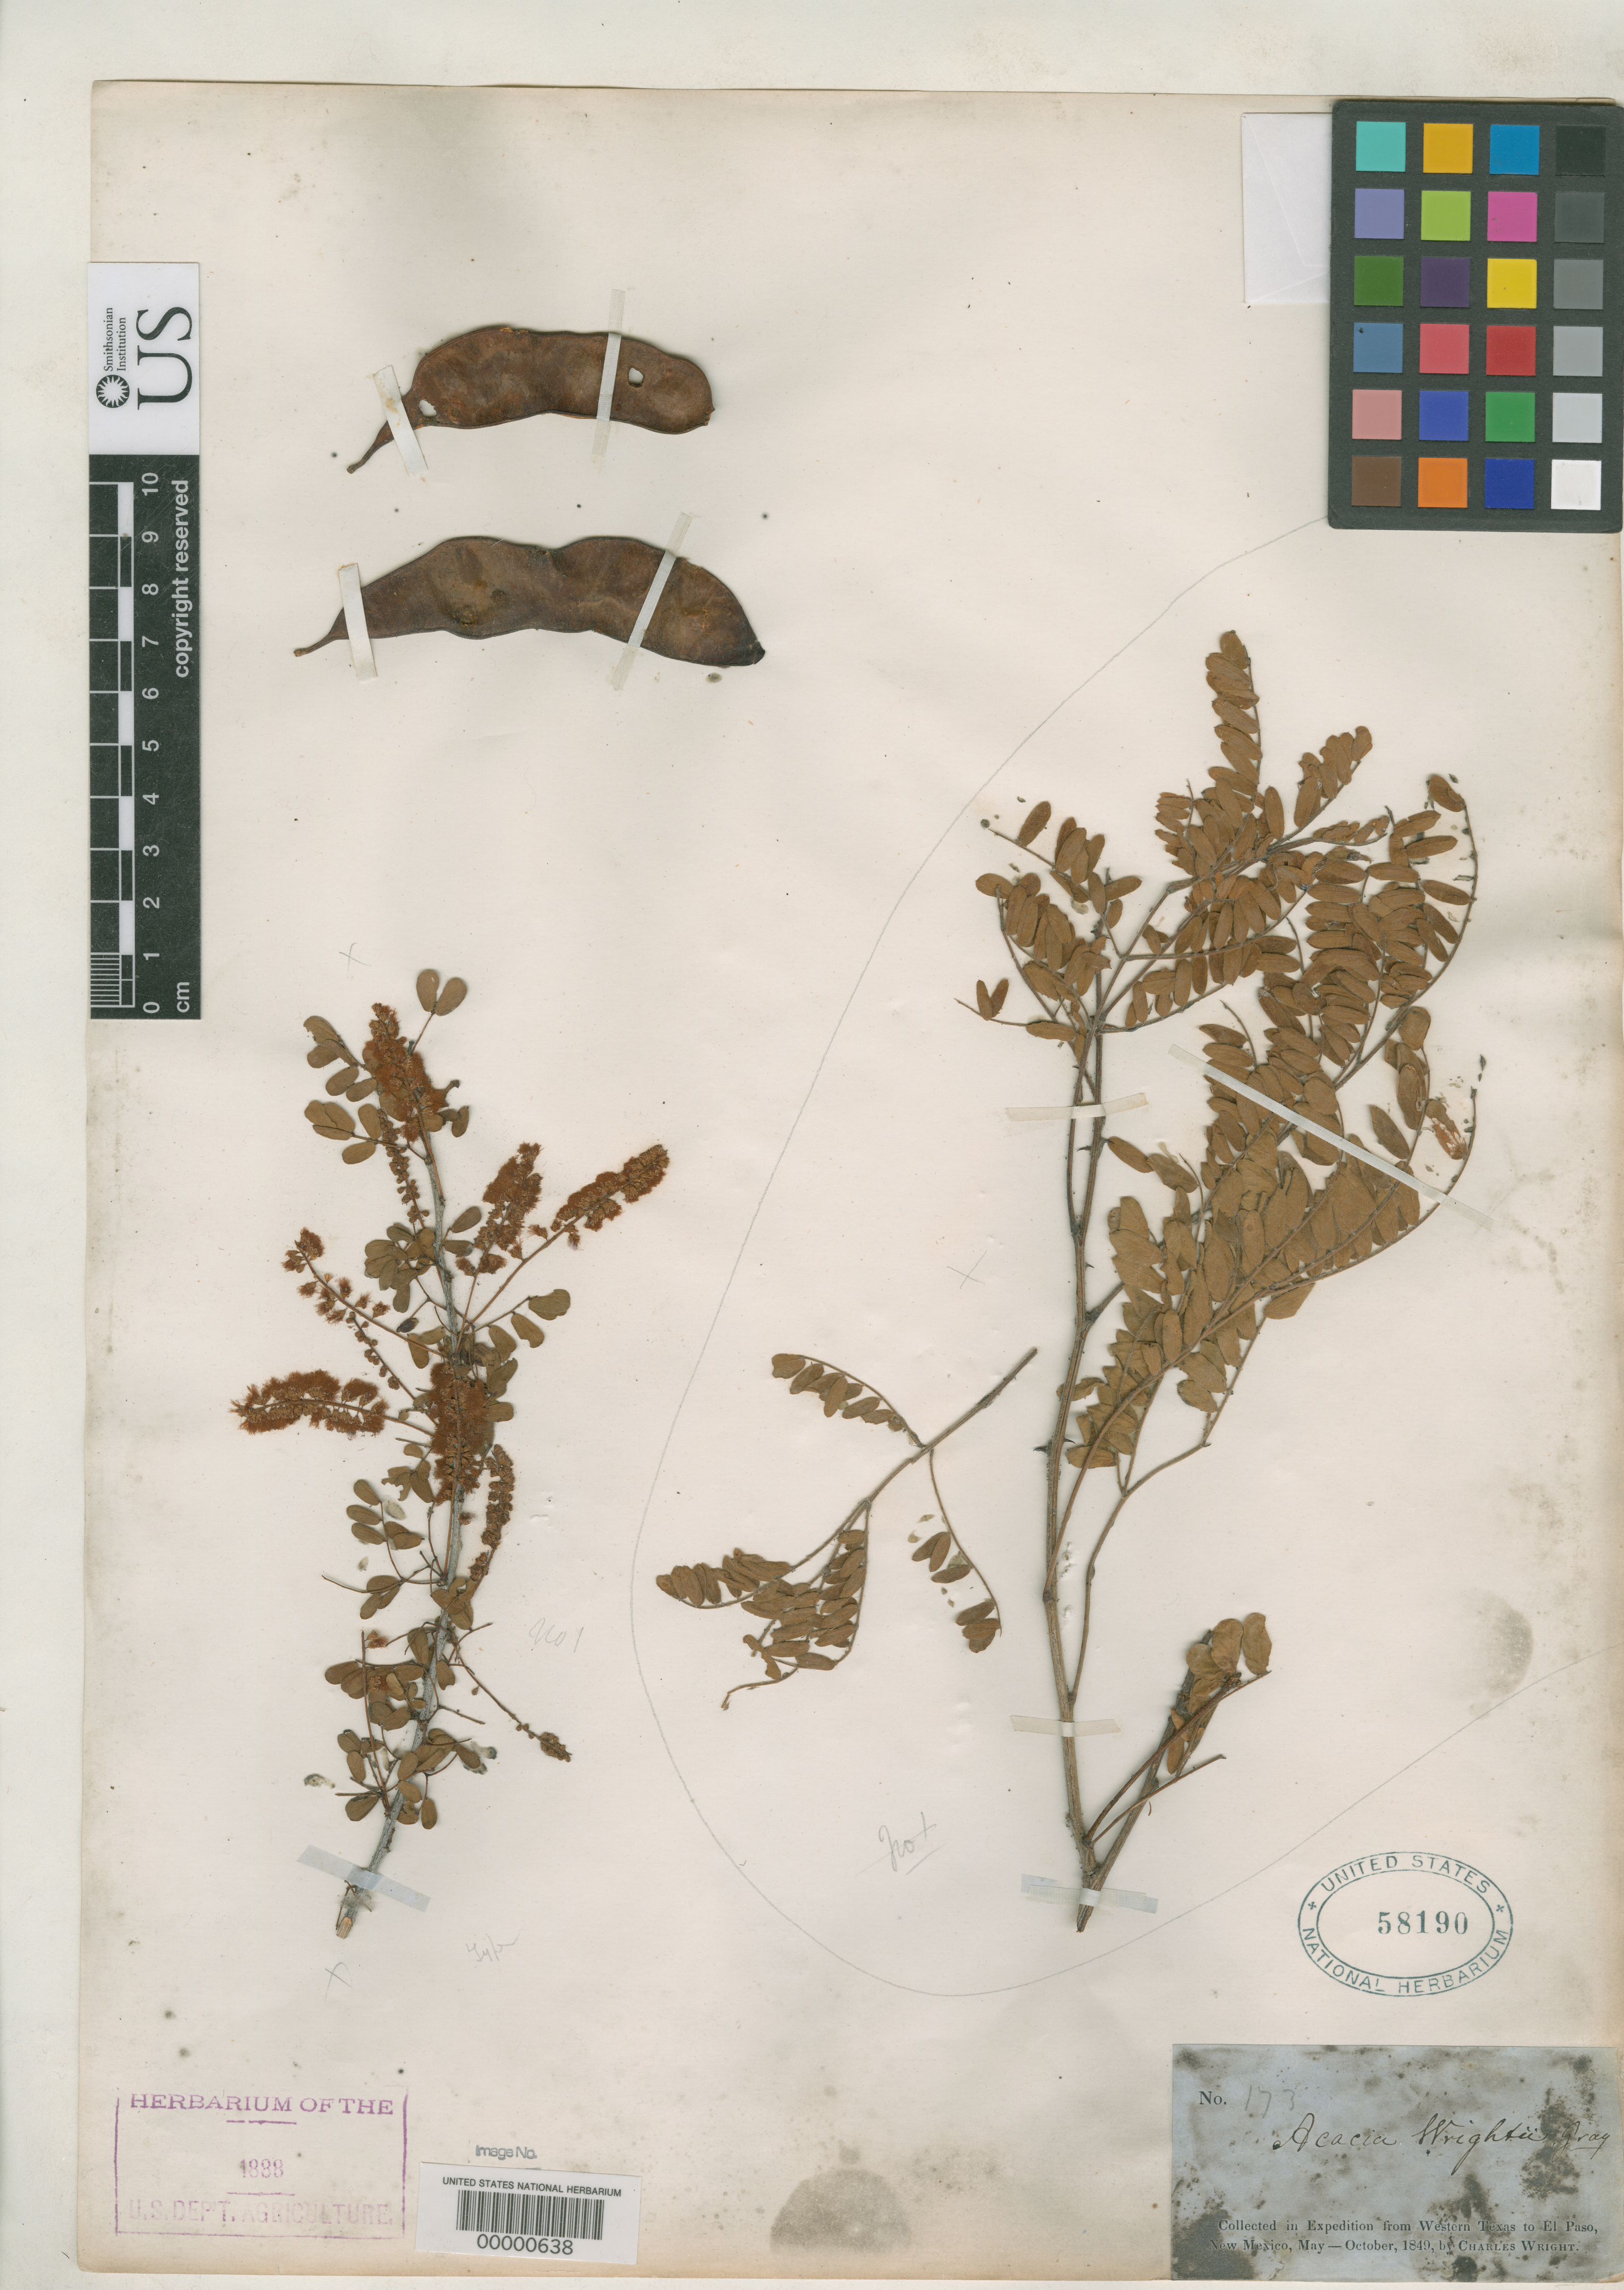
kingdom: Plantae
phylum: Tracheophyta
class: Magnoliopsida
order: Fabales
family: Fabaceae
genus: Acacia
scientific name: Acacia wrightii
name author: Benth.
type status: Syntype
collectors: C. Wright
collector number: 173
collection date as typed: Jun 1849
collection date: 1849-06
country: United States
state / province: Texas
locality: San Antonio, Rio Grande.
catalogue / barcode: US 58190